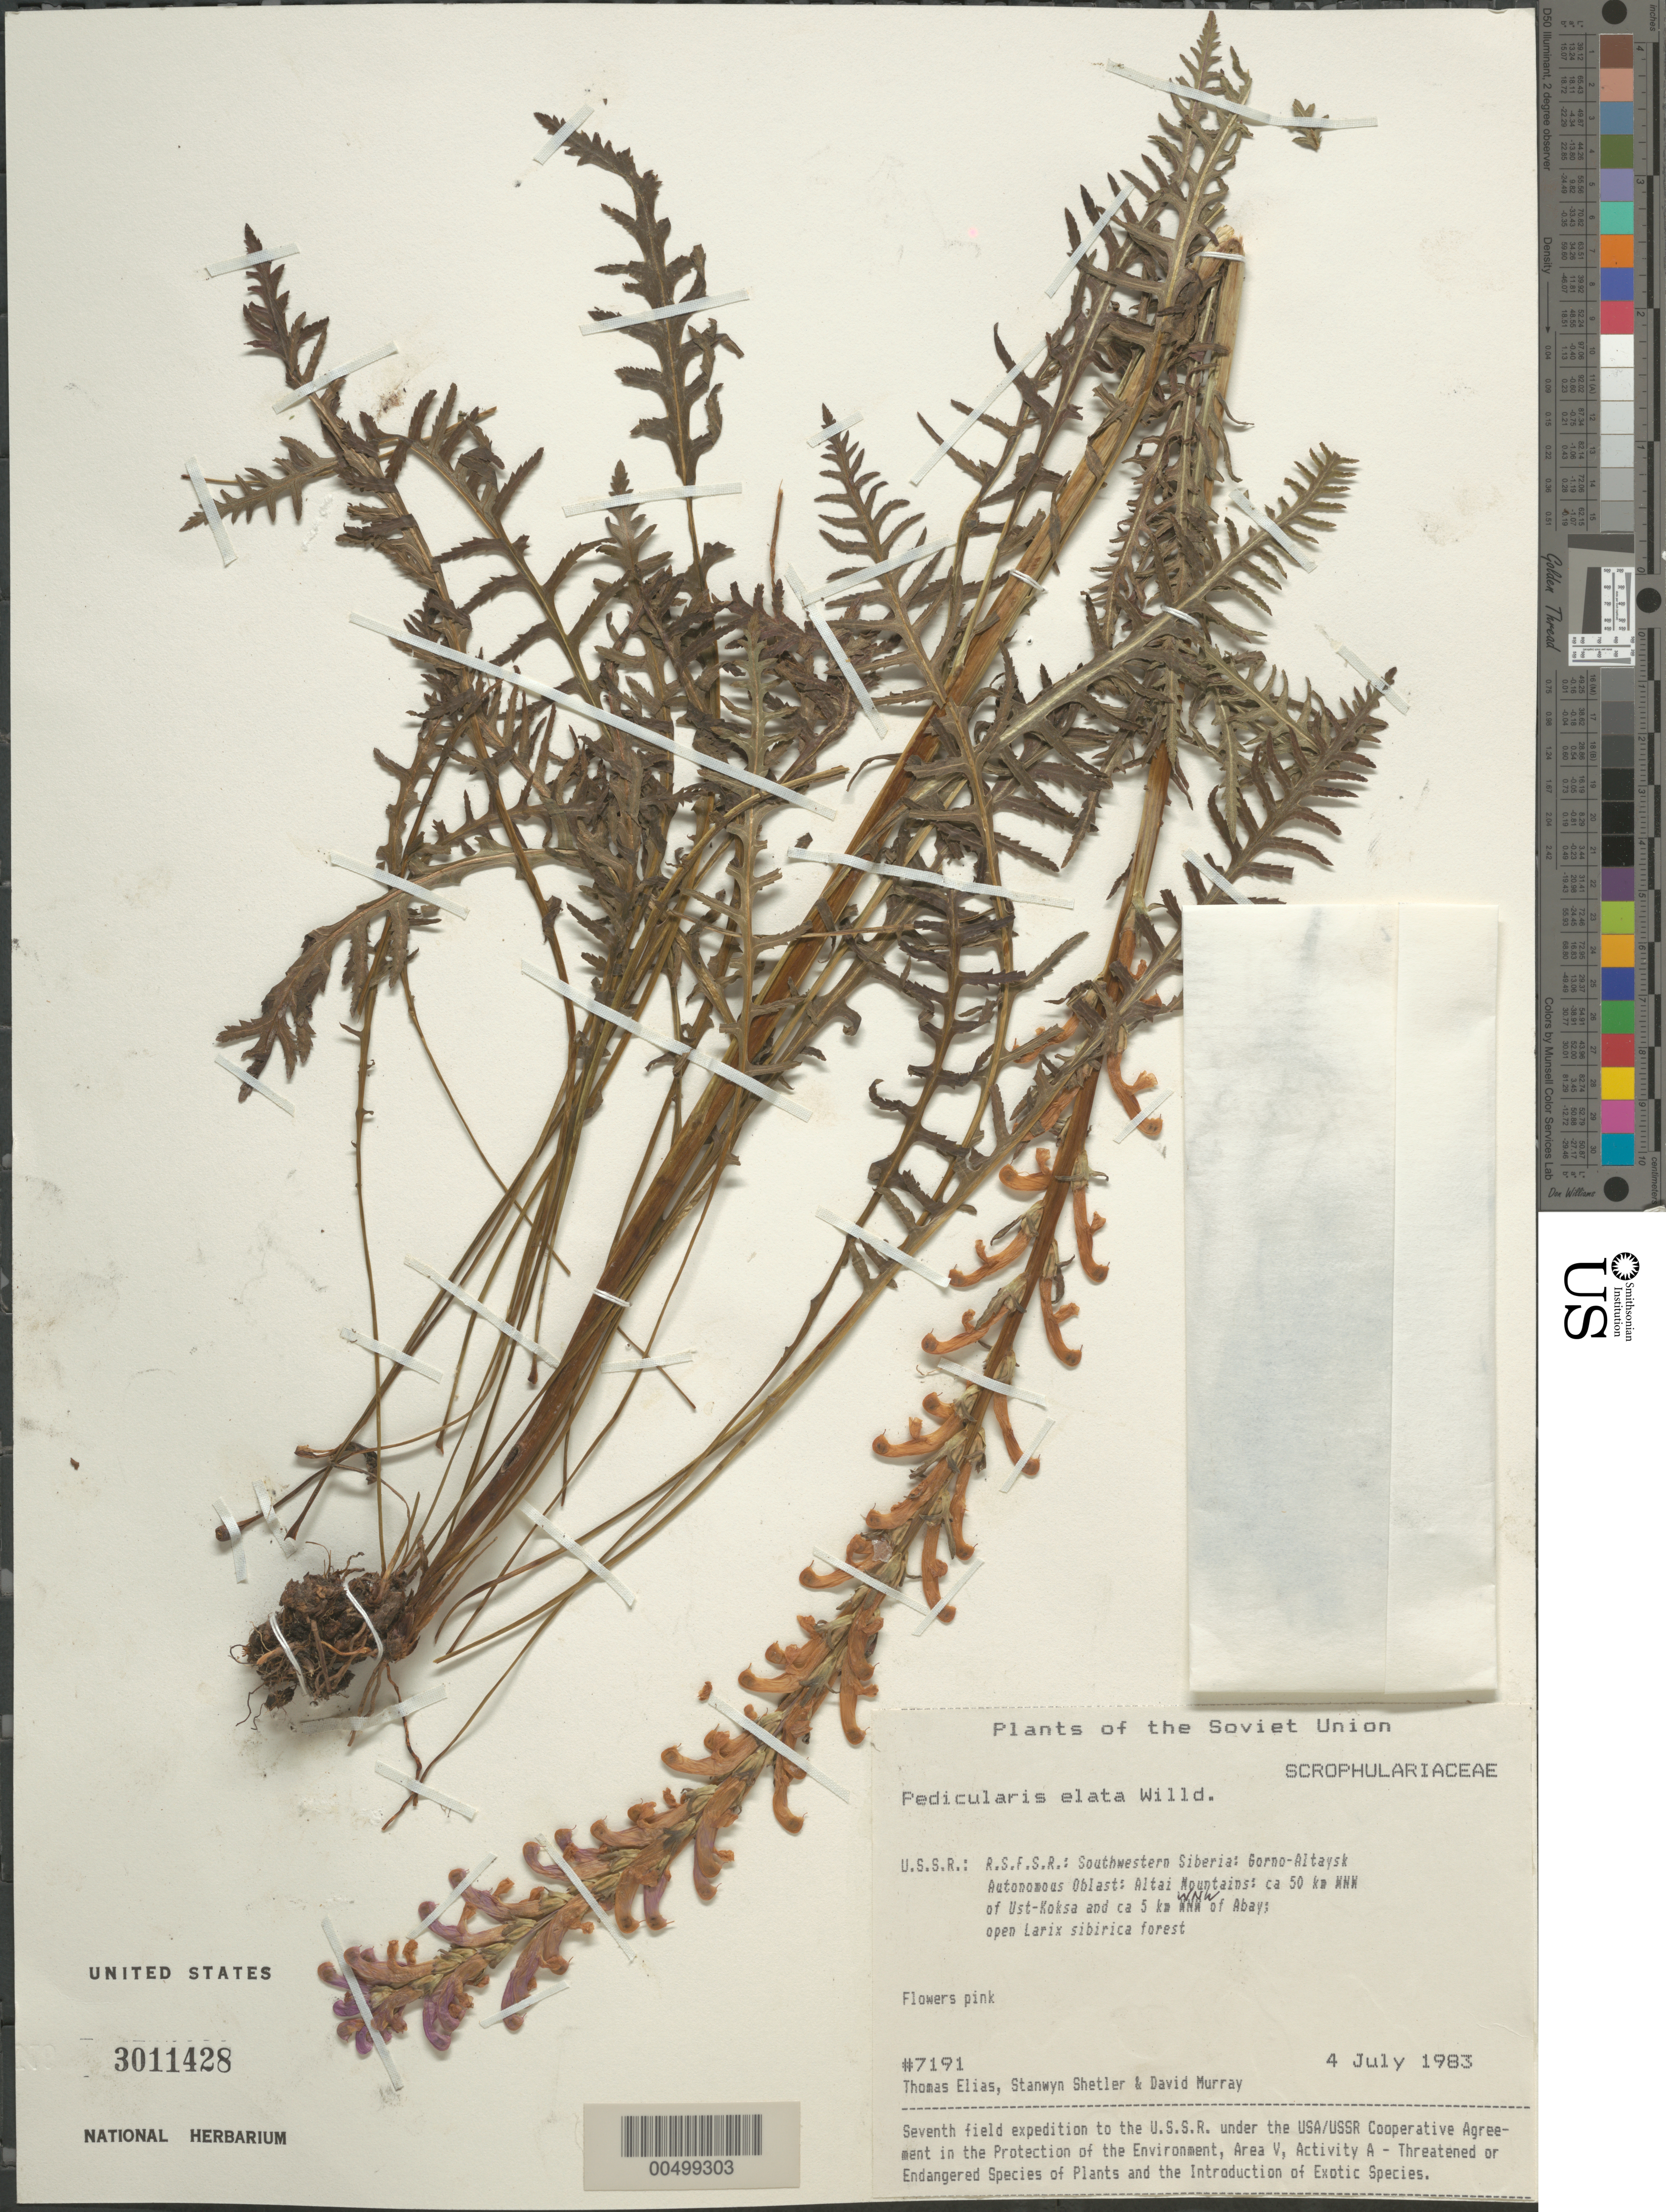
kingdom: Plantae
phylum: Tracheophyta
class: Magnoliopsida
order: Lamiales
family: Orobanchaceae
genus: Pedicularis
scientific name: Pedicularis elata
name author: Willd.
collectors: T. Elias, S. Shetler & D. F. Murray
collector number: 7191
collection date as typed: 04 Jul 1983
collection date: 1983-07-04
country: Russian Federation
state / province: Altai Republic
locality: Altai Mountains, ca. 50 km WNW of Ust-Koksa and ca. 5 km WNW of Abay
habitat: open Larix sibirica forest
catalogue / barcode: US 3011428